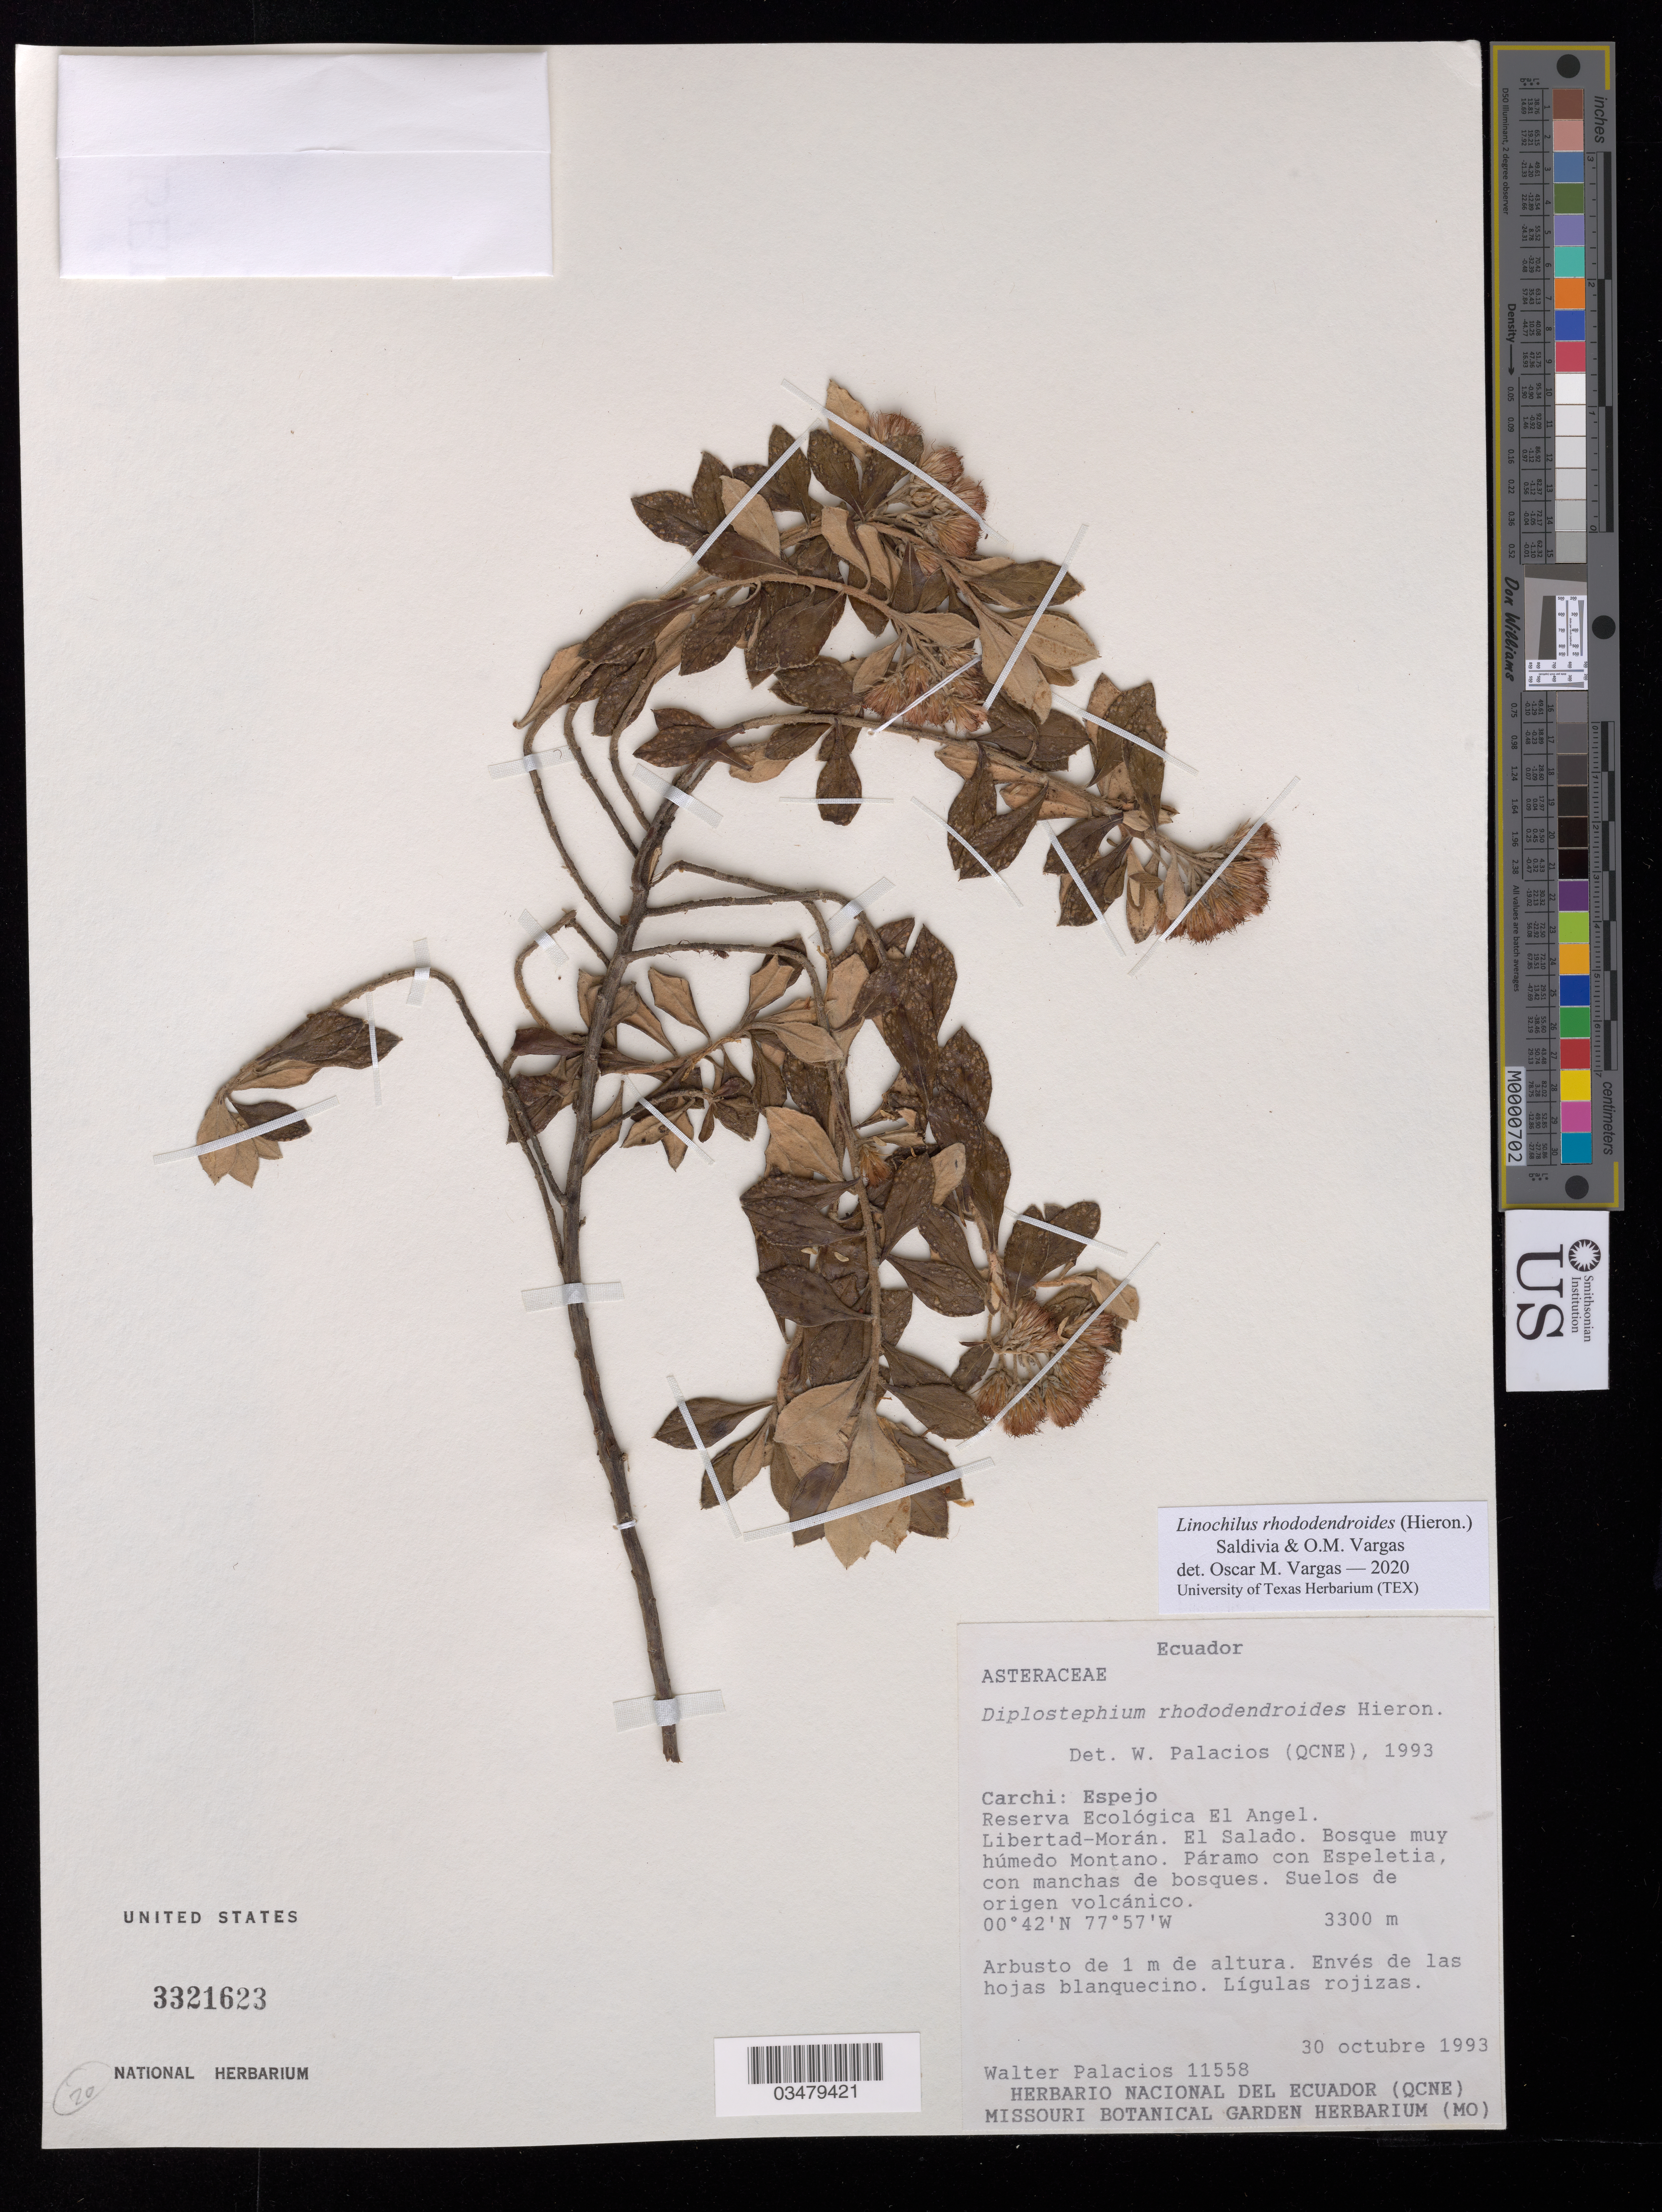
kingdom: Plantae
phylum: Tracheophyta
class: Magnoliopsida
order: Asterales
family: Asteraceae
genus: Linochilus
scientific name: Linochilus rhododendroides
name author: (Hieron.) Saldivia & O.M. Vargas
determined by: Vargas, Oscar M.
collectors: W. Palacios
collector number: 11558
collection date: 1993-10-30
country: Ecuador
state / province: Carchi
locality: Carchi: Espejo. Reserva Ecológijca El Angel. Libertad-Morán. El Salado. Bosque muy húmedo Montano. Páramo con Espeletia, con manchas de bosques. Suelos de origen volcánico.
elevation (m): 3300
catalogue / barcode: US 3321623